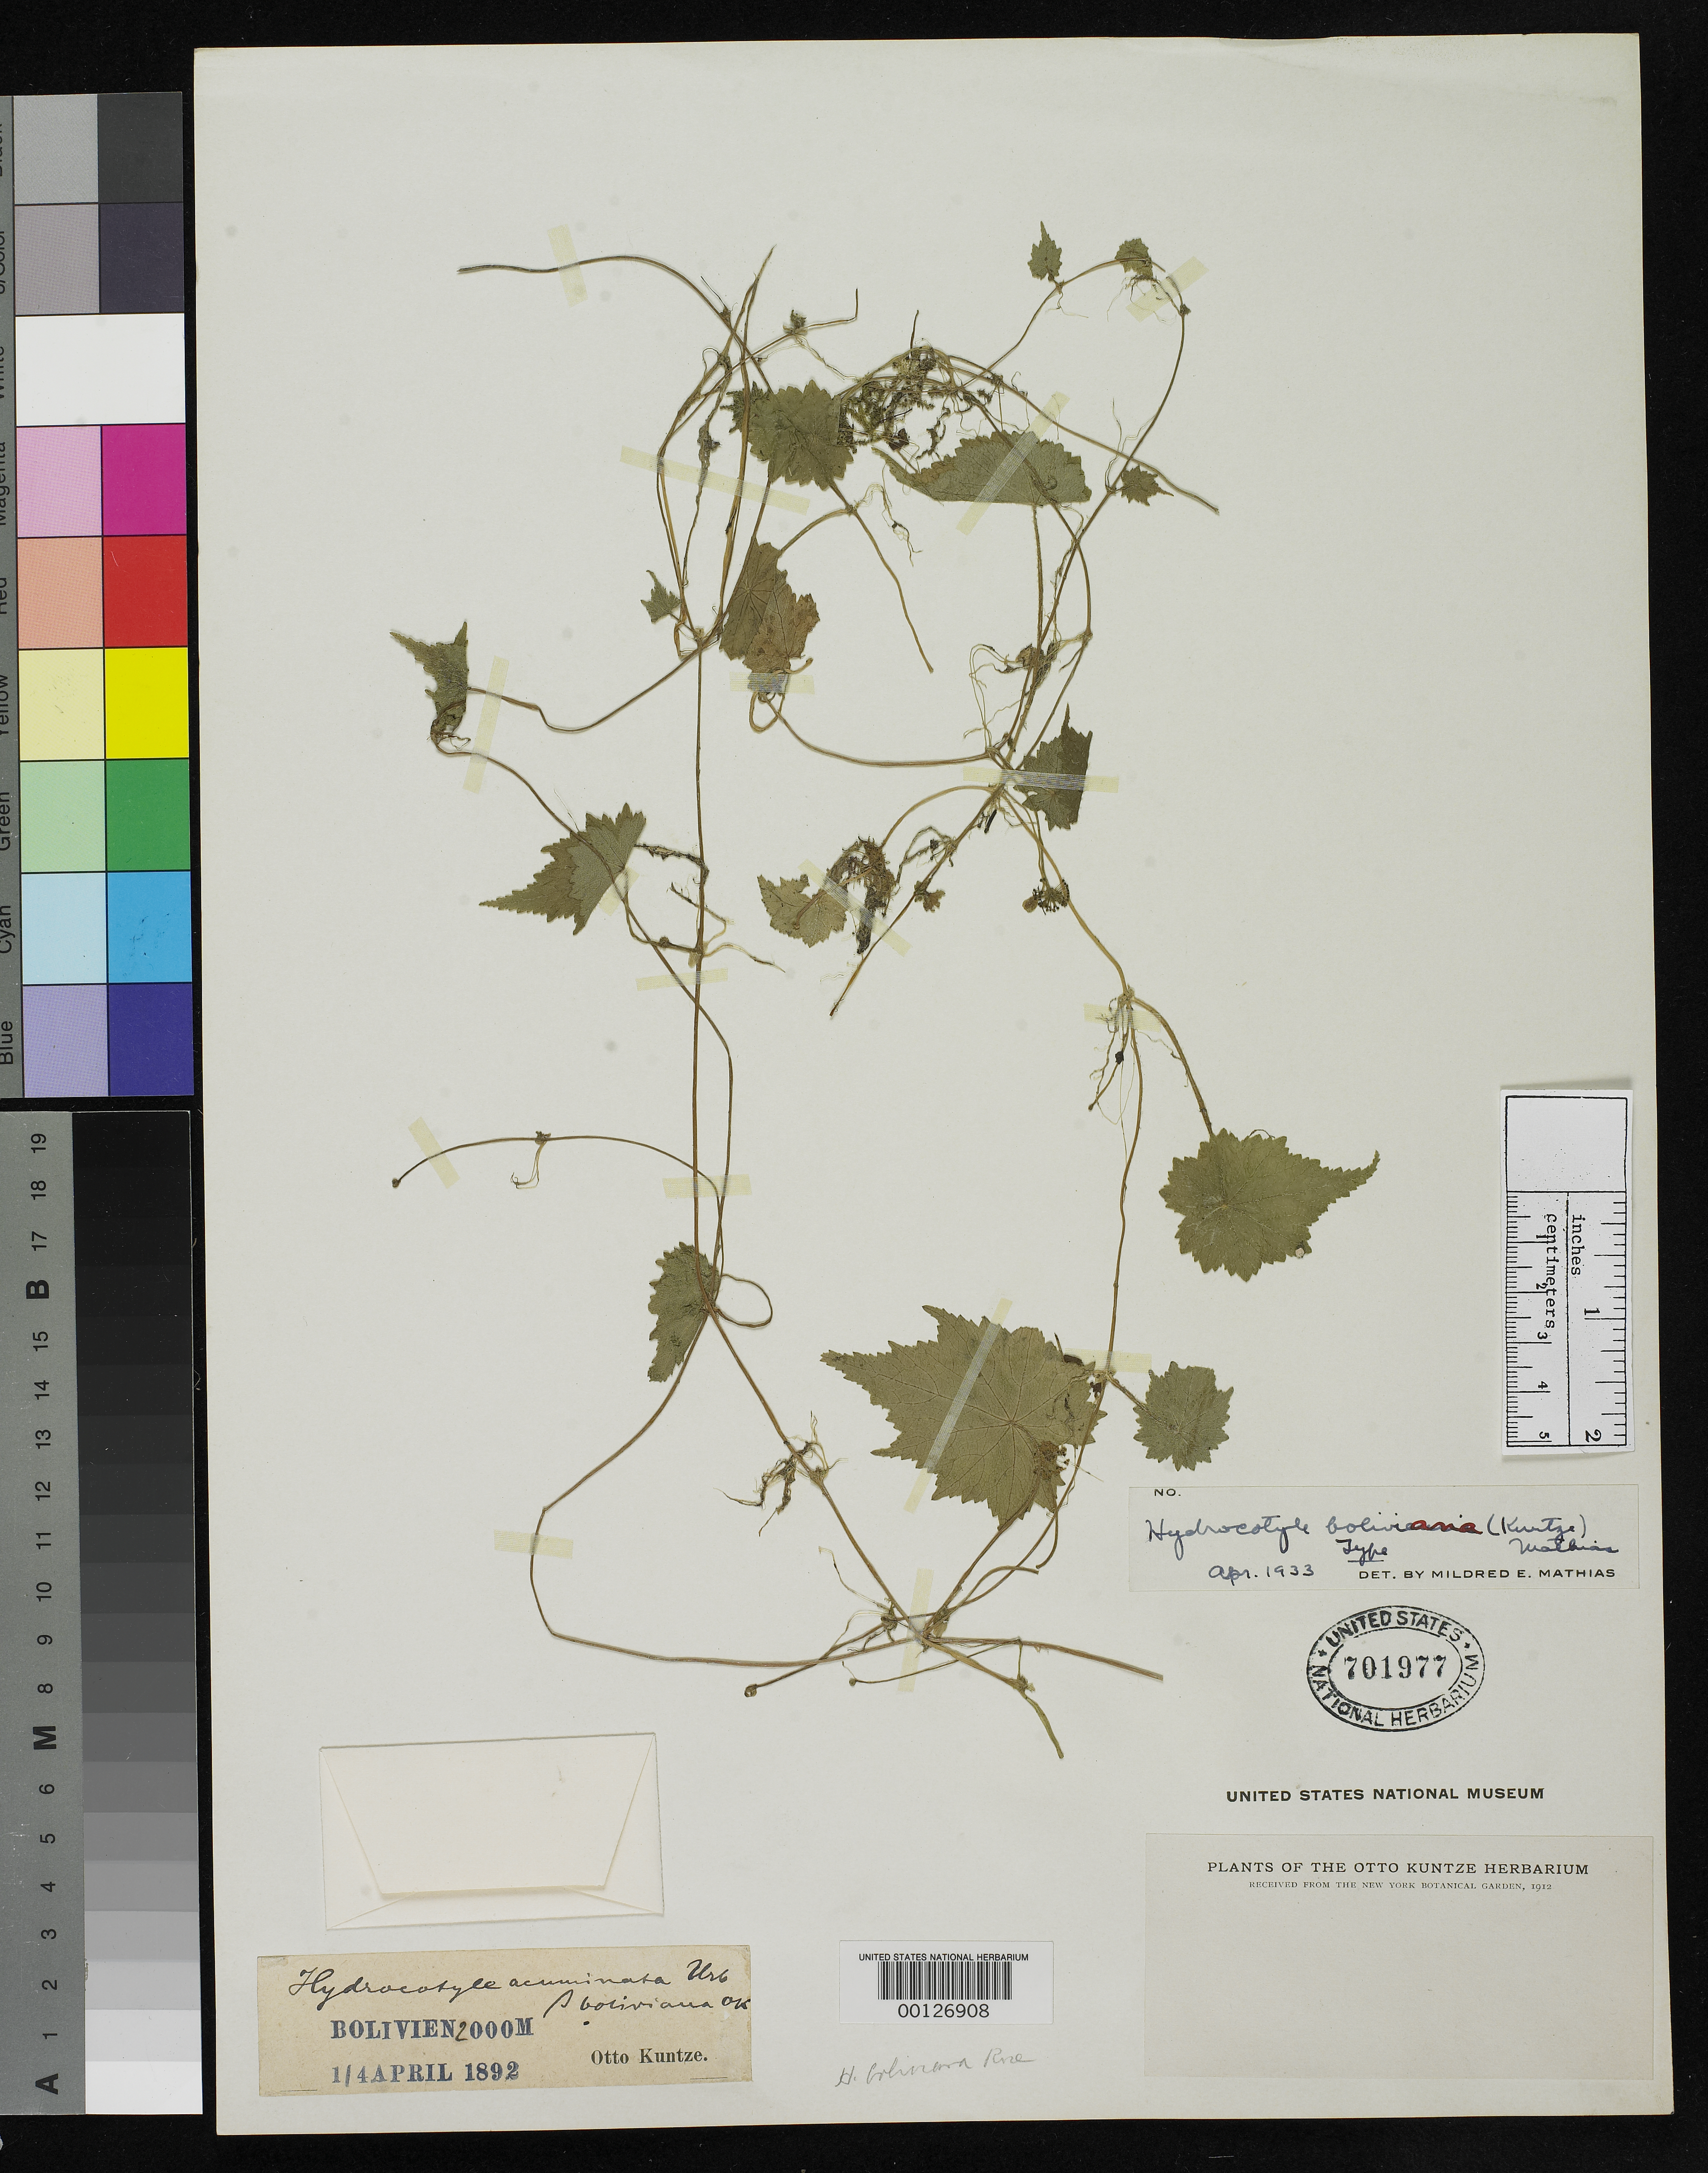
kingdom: Plantae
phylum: Tracheophyta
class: Magnoliopsida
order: Apiales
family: Araliaceae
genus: Hydrocotyle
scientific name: Hydrocotyle acuminata var. boliviana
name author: Kuntze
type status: Type Collection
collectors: C.E.O. Kuntze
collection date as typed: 01 Apr 1892 to 04 Apr 1892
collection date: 1892-04-01/1892-04-04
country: Bolivia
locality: Mapiri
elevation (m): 200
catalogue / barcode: US 701977